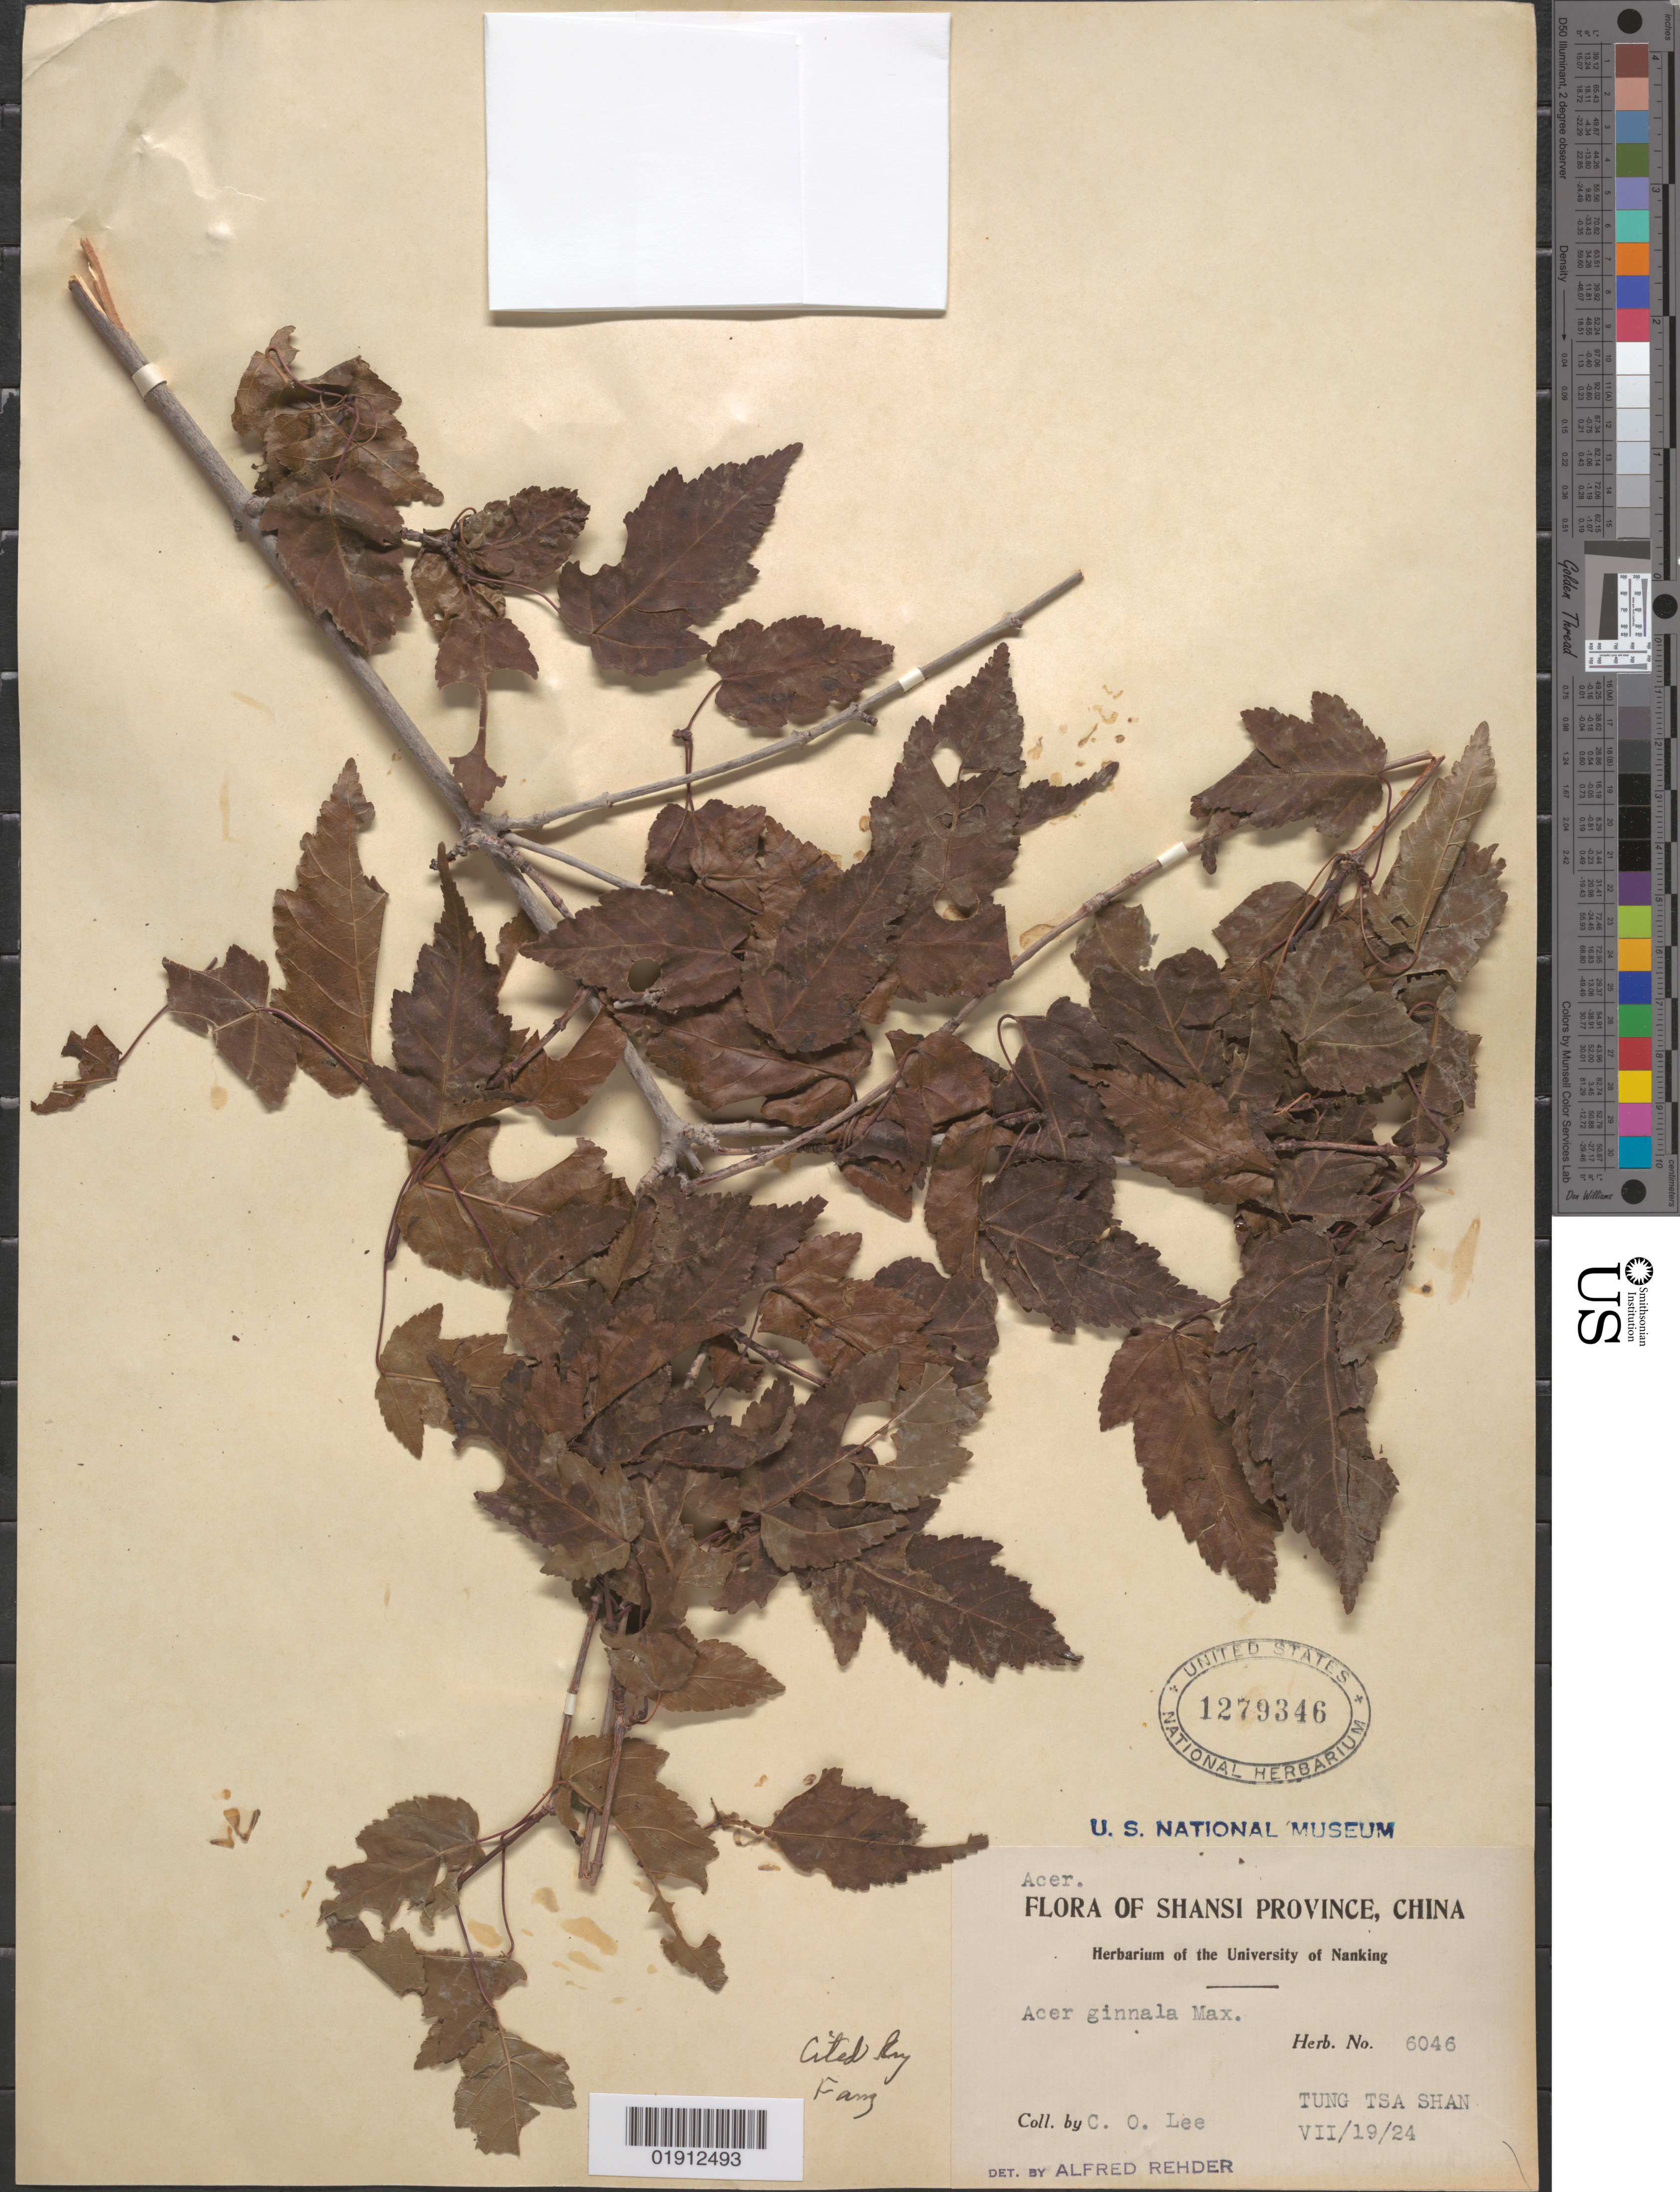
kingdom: Plantae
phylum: Tracheophyta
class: Magnoliopsida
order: Sapindales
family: Sapindaceae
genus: Acer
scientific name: Acer ginnala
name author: Maxim.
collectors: C. Lee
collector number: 6046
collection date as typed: VII/19/24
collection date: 1924-07-19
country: China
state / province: Shanxi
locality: Shansi [Shanxi], Tung Tsa Shan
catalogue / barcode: US 1279346